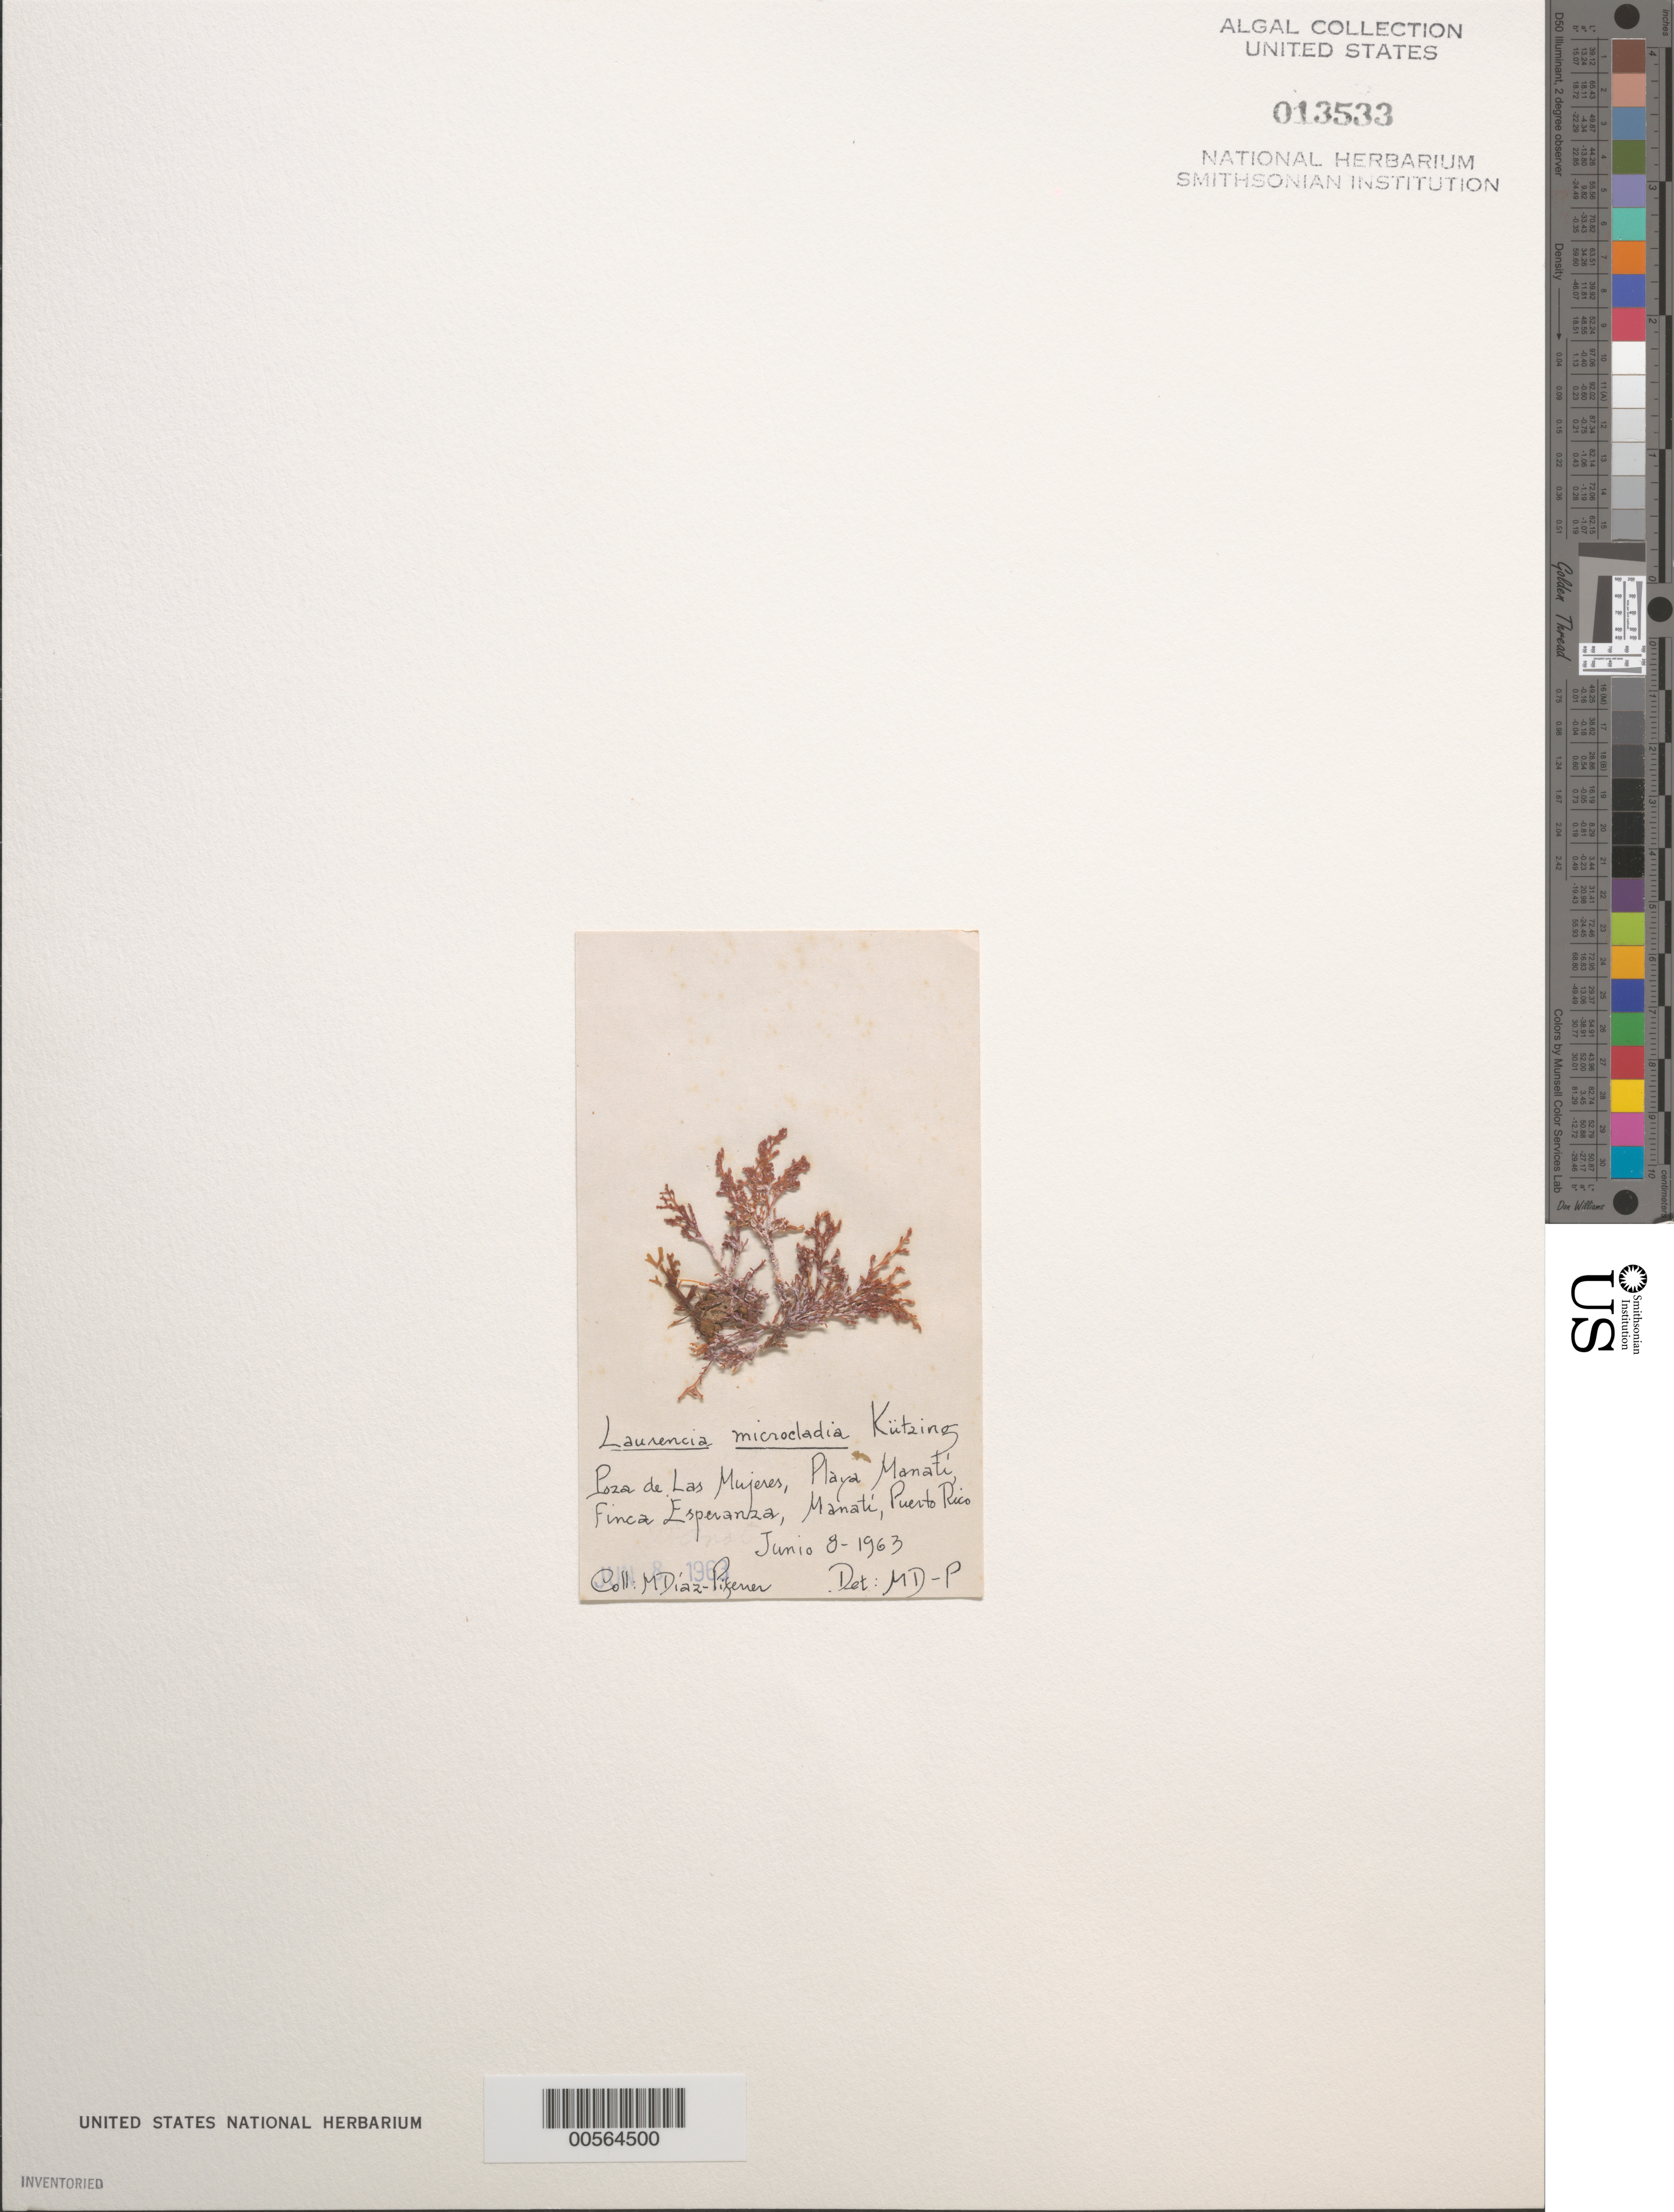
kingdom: Plantae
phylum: Rhodophyta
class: Florideophyceae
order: Ceramiales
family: Rhodomelaceae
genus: Laurencia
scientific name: Laurencia microcladia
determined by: Diaz-Piferrer, M.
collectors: M. Diaz-Piferrer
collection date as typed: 08 Jun 1963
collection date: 1963-06-08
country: Puerto Rico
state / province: Manati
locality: Poza de Las Mujeres, Playa Manati, Finca Esperanza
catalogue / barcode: US 13533